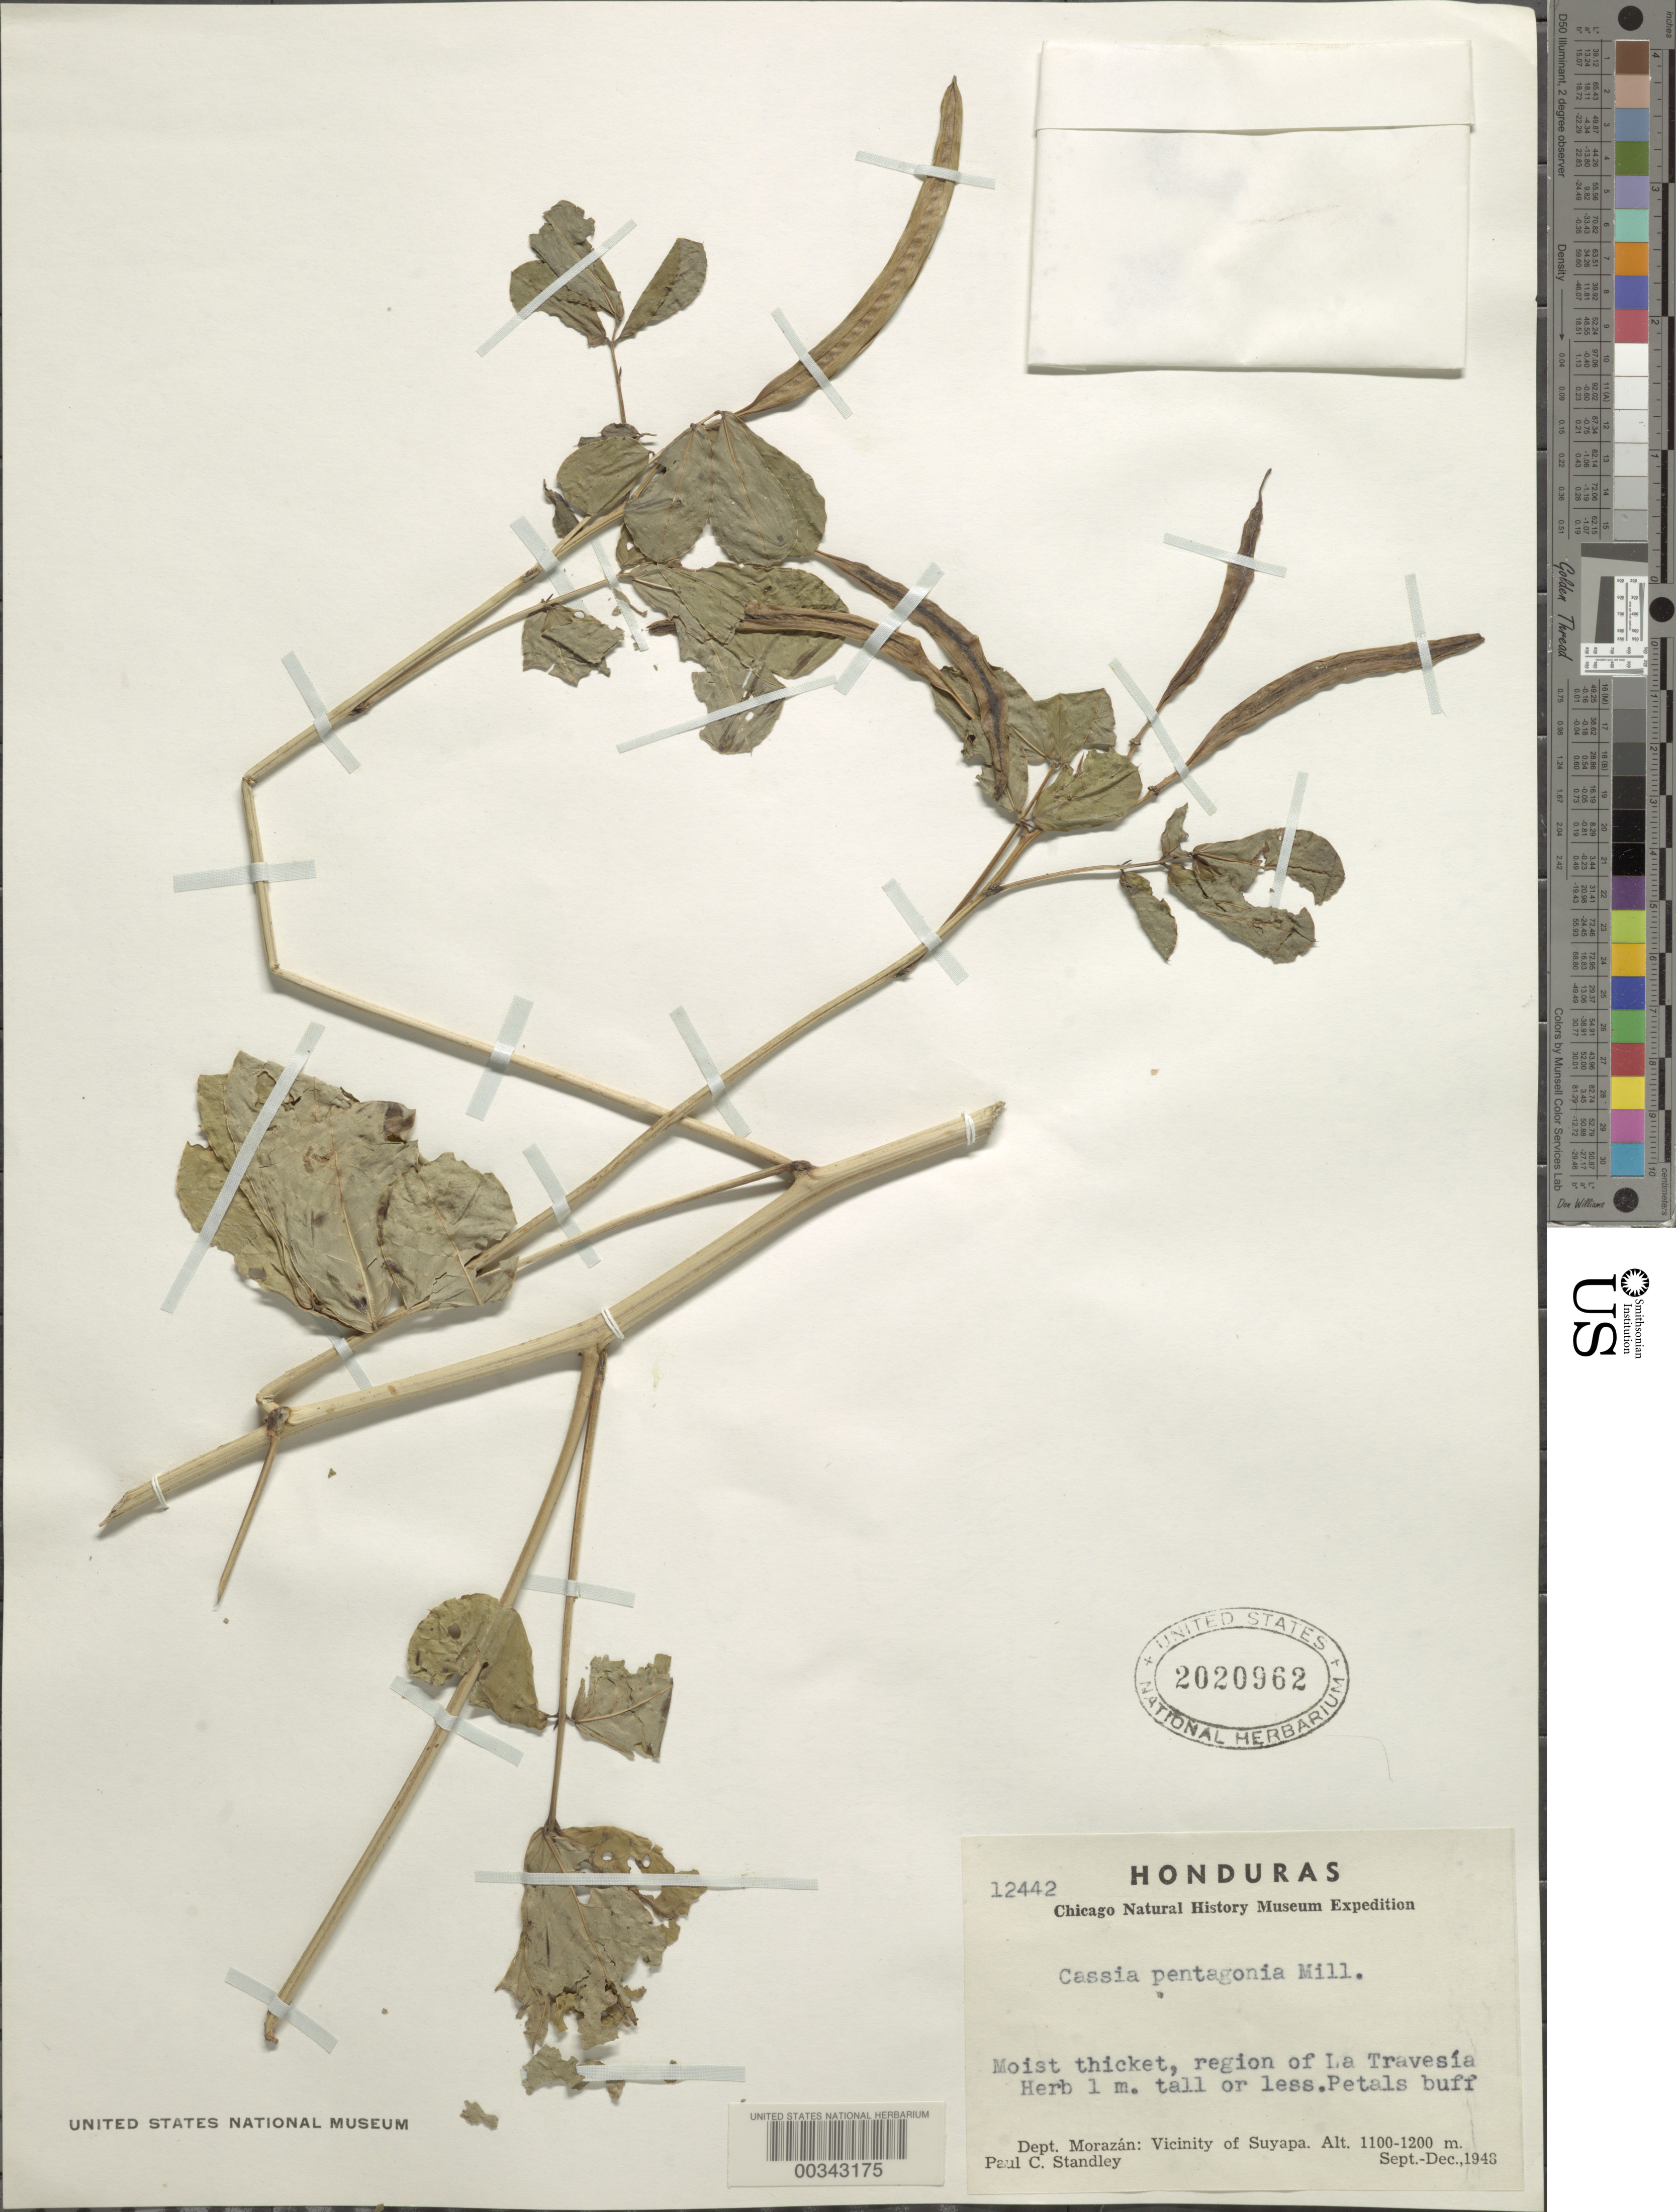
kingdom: Plantae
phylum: Tracheophyta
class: Magnoliopsida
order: Fabales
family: Fabaceae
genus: Senna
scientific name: Senna pentagonia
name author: (Mill.) H.S. Irwin & Barneby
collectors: P. C. Standley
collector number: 12442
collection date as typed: Sep 1948 to -- Dec 1948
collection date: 1948-09/1948-12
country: Honduras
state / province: Fco. Morazán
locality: Region of La Travesia; vicinity of Suyapa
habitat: Moist thicket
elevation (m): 1100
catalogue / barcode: US 2020962